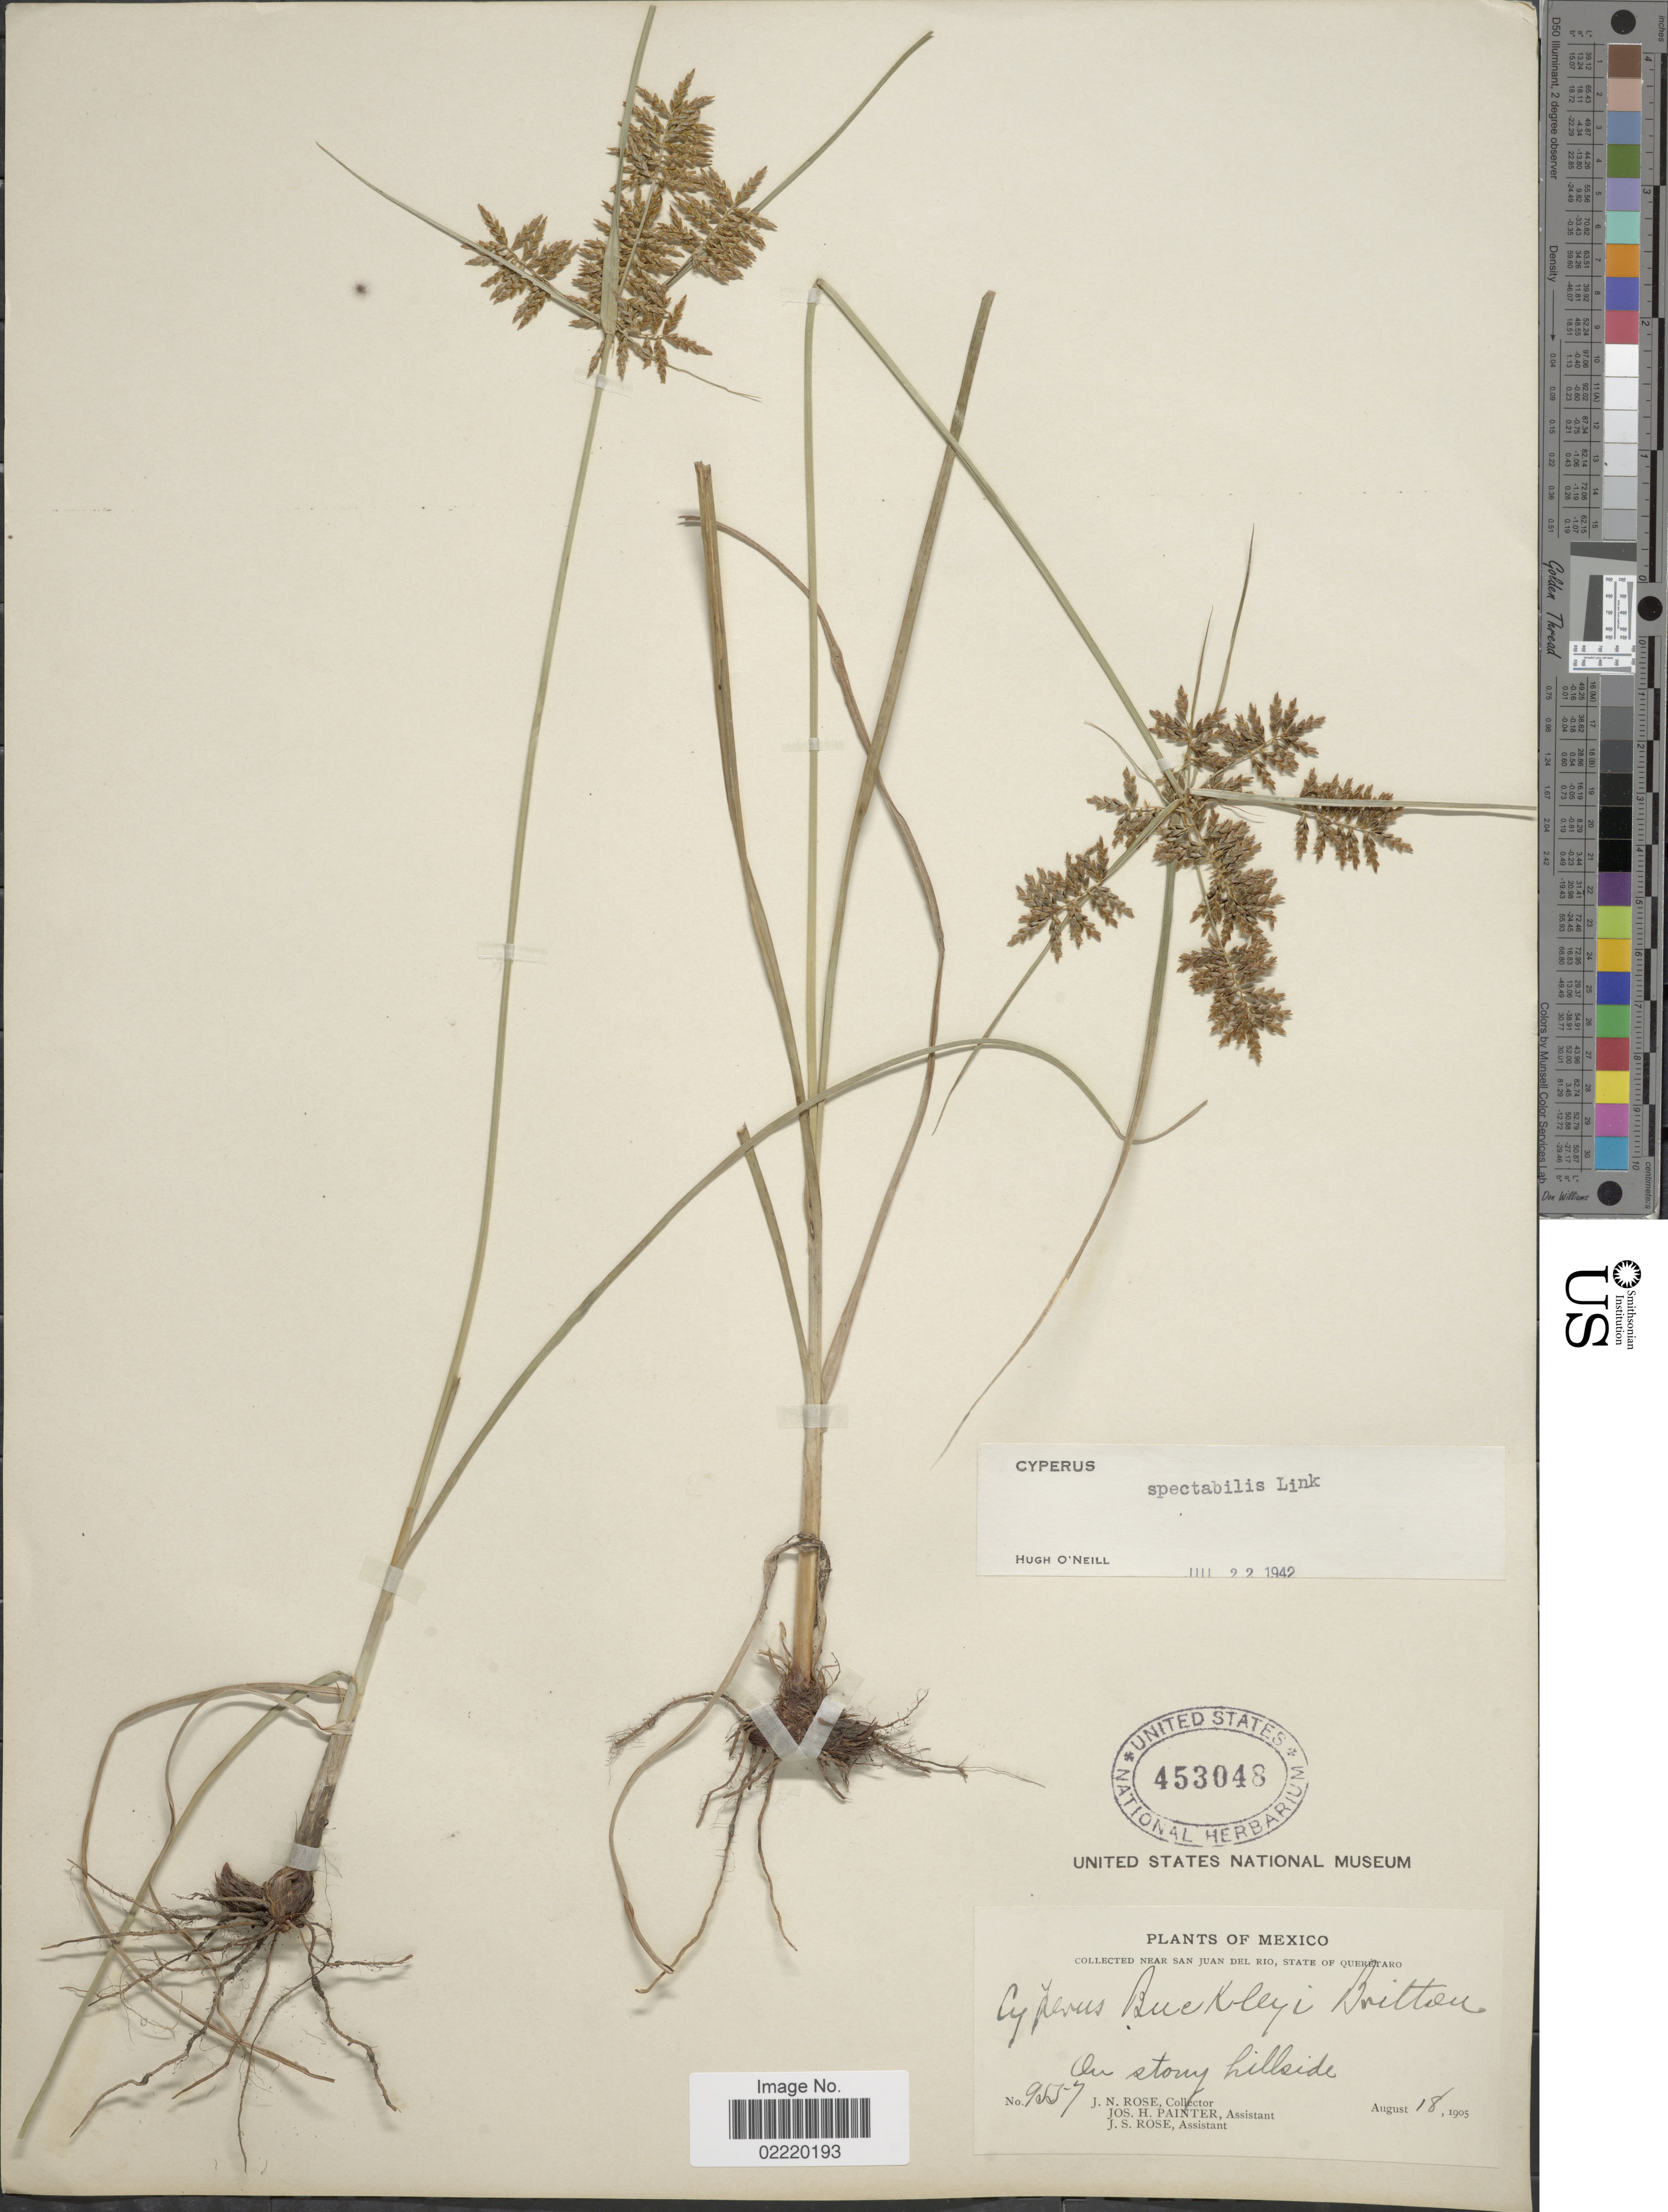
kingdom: Plantae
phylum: Tracheophyta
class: Liliopsida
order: Poales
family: Cyperaceae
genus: Cyperus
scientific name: Cyperus spectabilis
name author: Link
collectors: J. N. Rose, J. H. Painter & J. S. Rose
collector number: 9557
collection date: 1905-08-18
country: Mexico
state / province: Querétaro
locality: Near San Juan del Rio, on stony hillside.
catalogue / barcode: US 453048